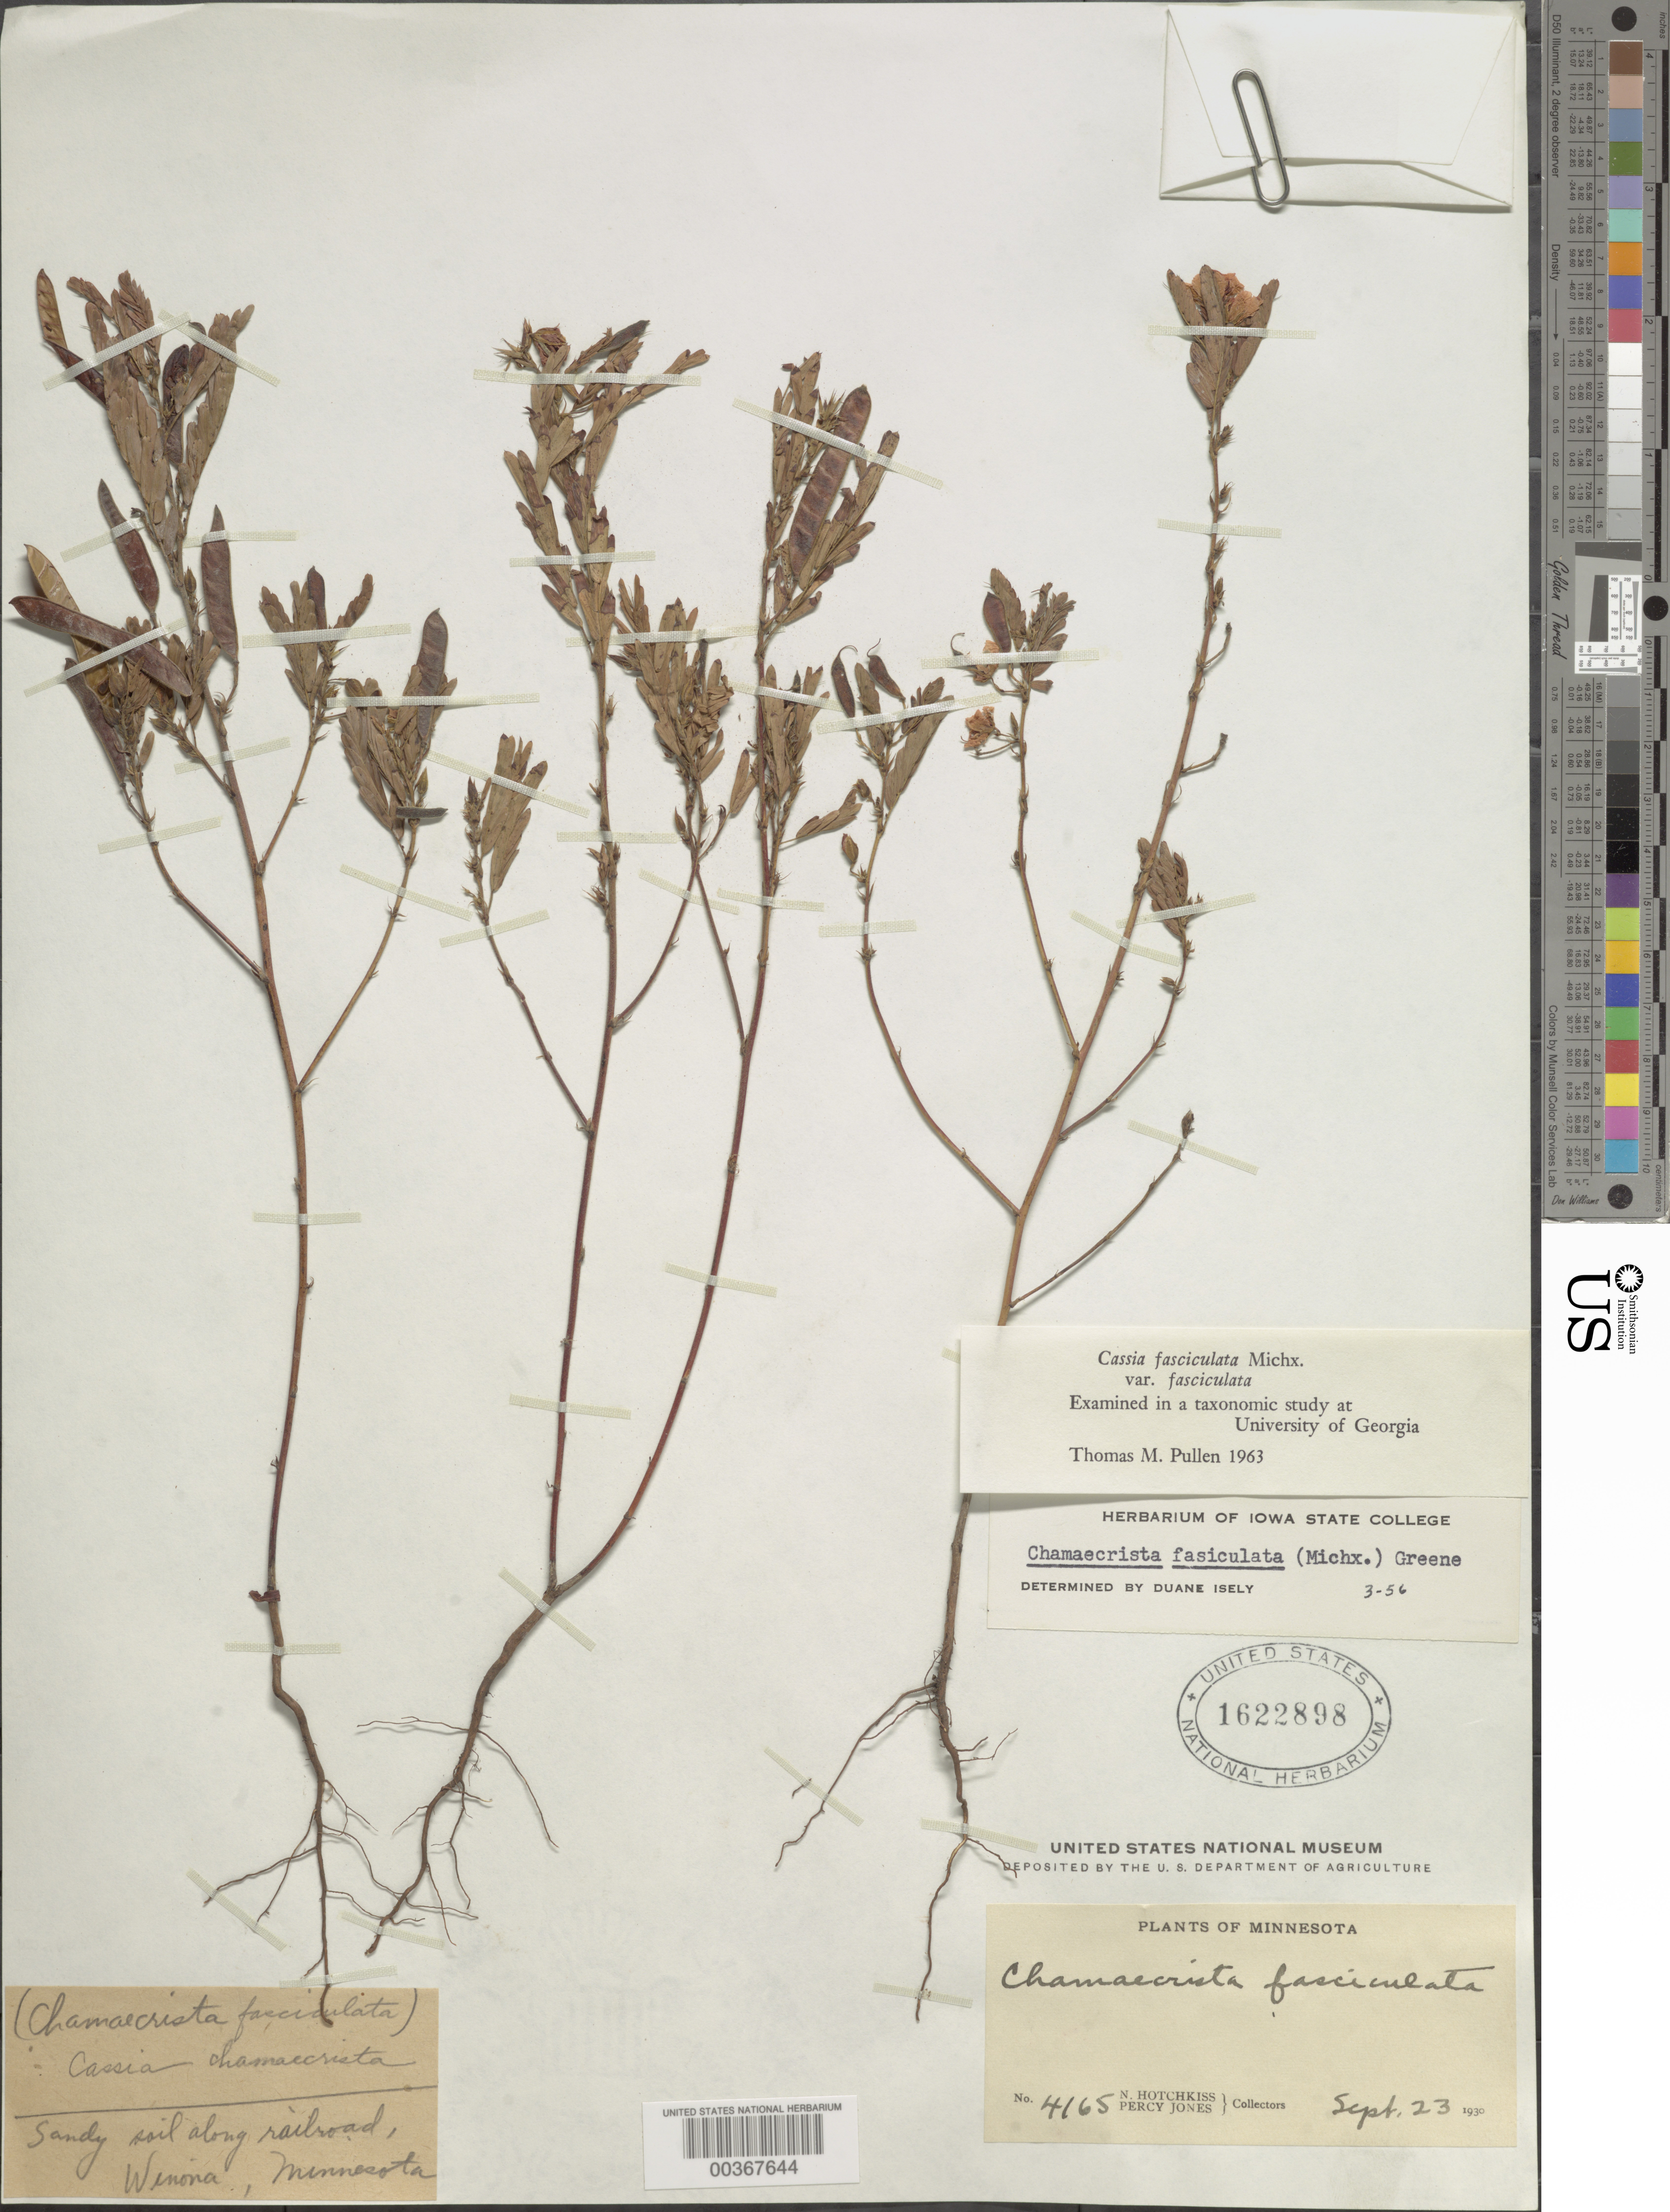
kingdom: Plantae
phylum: Tracheophyta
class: Magnoliopsida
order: Fabales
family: Fabaceae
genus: Chamaecrista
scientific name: Chamaecrista fasciculata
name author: (Michx.) Greene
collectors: N. Hotchkiss & P. Jones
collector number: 4165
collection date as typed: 23 Sep 1930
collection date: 1930-09-23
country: United States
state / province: Minnesota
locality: Winona, along railroad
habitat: Sandy soil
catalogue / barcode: US 1622898